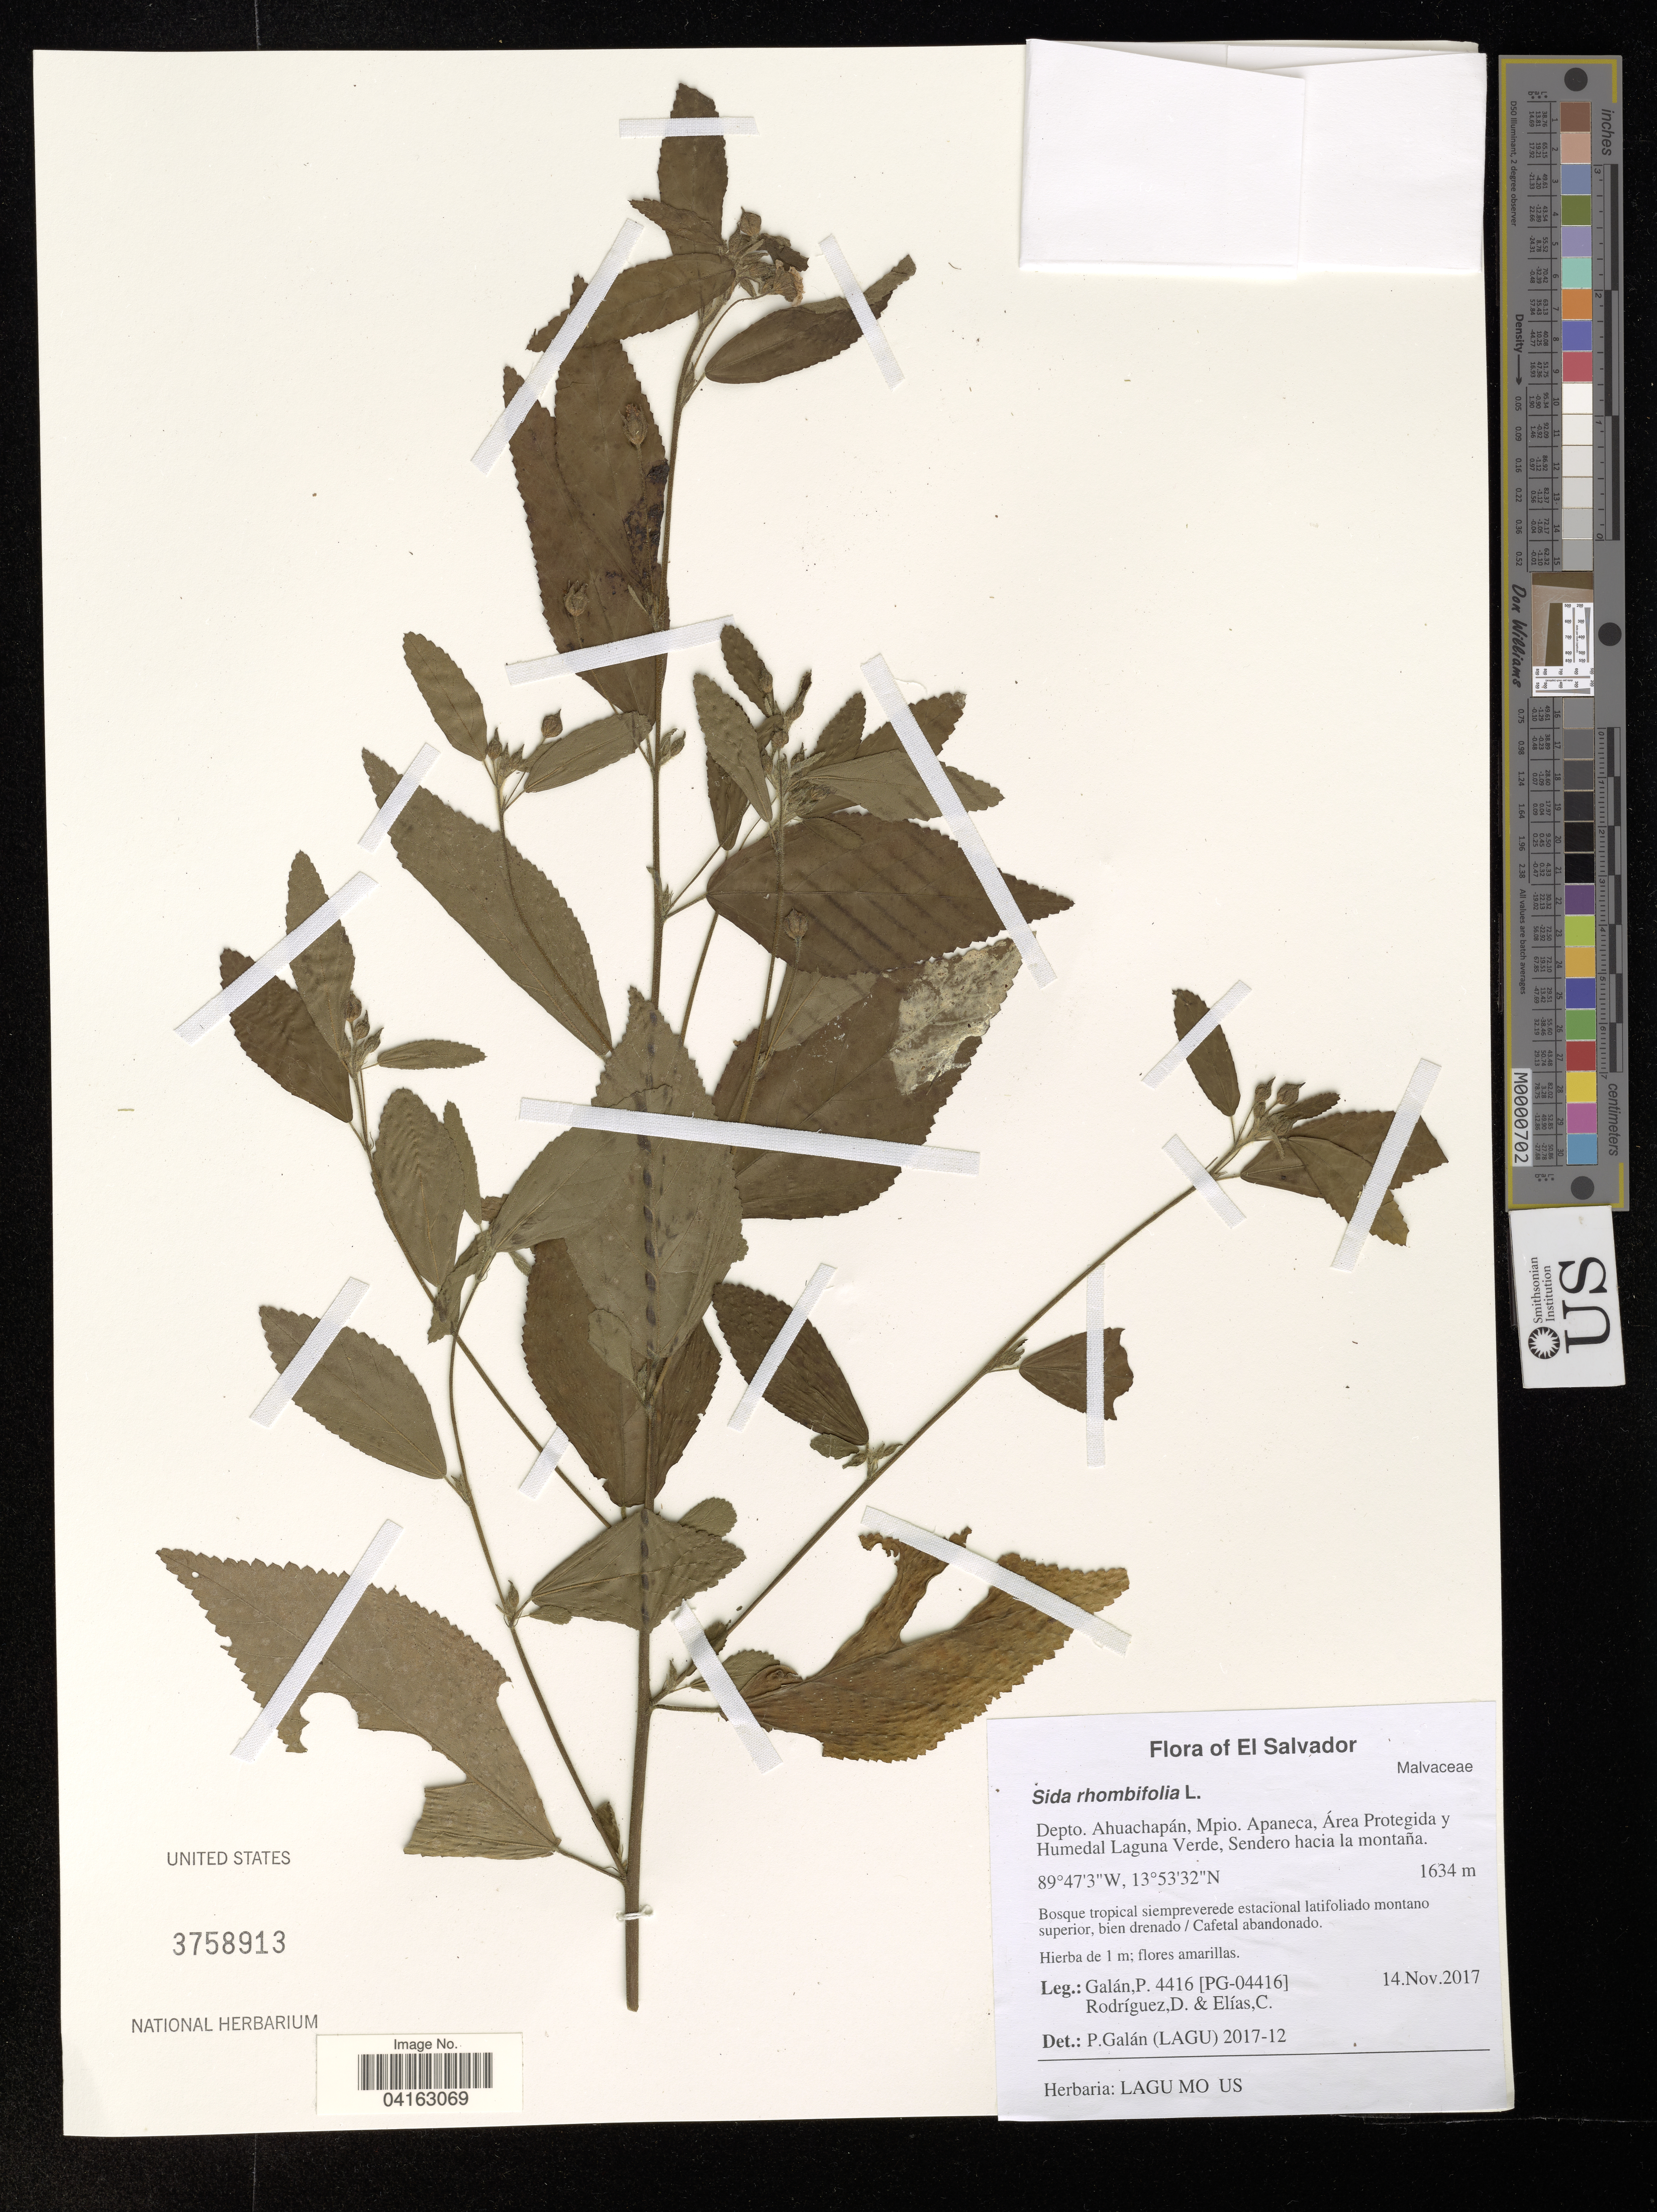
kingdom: Plantae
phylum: Tracheophyta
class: Magnoliopsida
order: Malvales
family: Malvaceae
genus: Sida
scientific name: Sida rhombifolia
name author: L.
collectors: P. Galan, D. Rodriguez & C. Elías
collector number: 4416 / [PG-04416]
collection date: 2017-11-14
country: El Salvador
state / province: Ahuachapan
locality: Depto. Ahuachapán, Mpio. Apaneca, Área Protegida y Humedal Laguna Verde, Sendero hacia la montaña.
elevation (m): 1634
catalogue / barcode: US 3758913